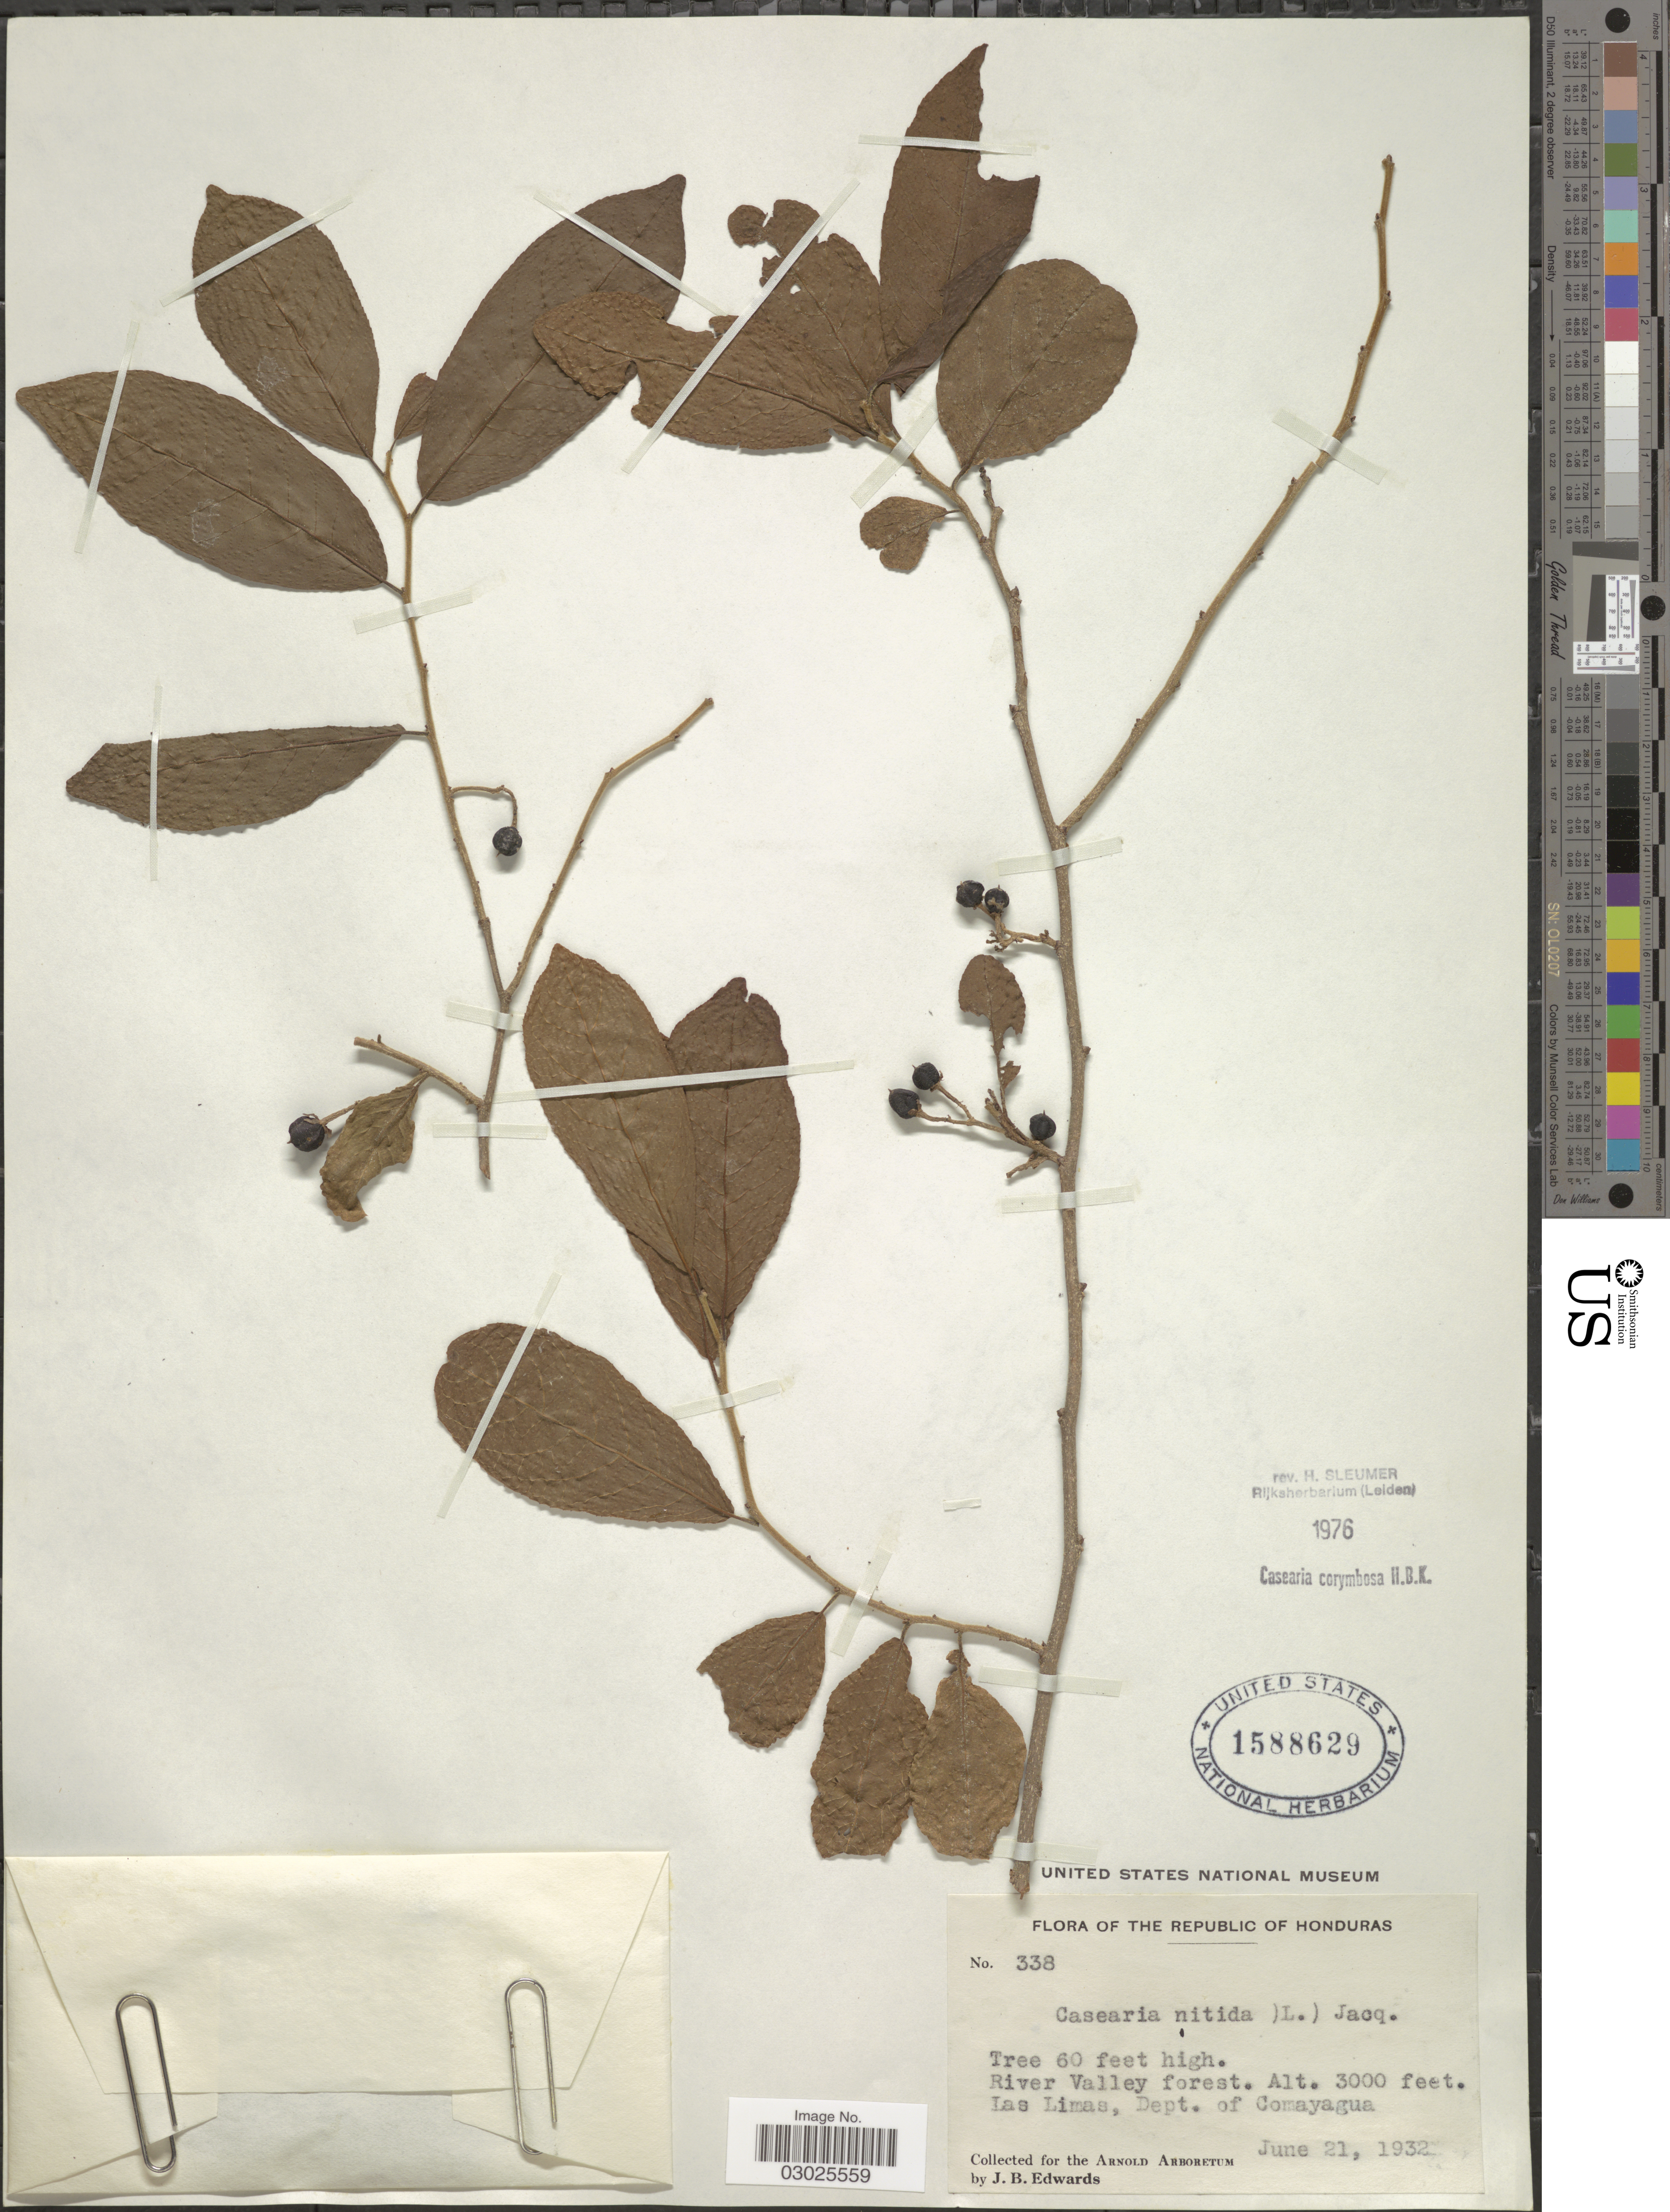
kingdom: Plantae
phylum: Tracheophyta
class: Magnoliopsida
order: Malpighiales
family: Salicaceae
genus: Casearia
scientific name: Casearia corymbosa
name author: Kunth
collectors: J. B. Edwards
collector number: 338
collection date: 1932-06-21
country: Honduras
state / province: Comayagua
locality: The Republic of Honduras. River Valley forest. Las Limas, Dept. of Comayagua.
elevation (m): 914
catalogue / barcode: US 1588629